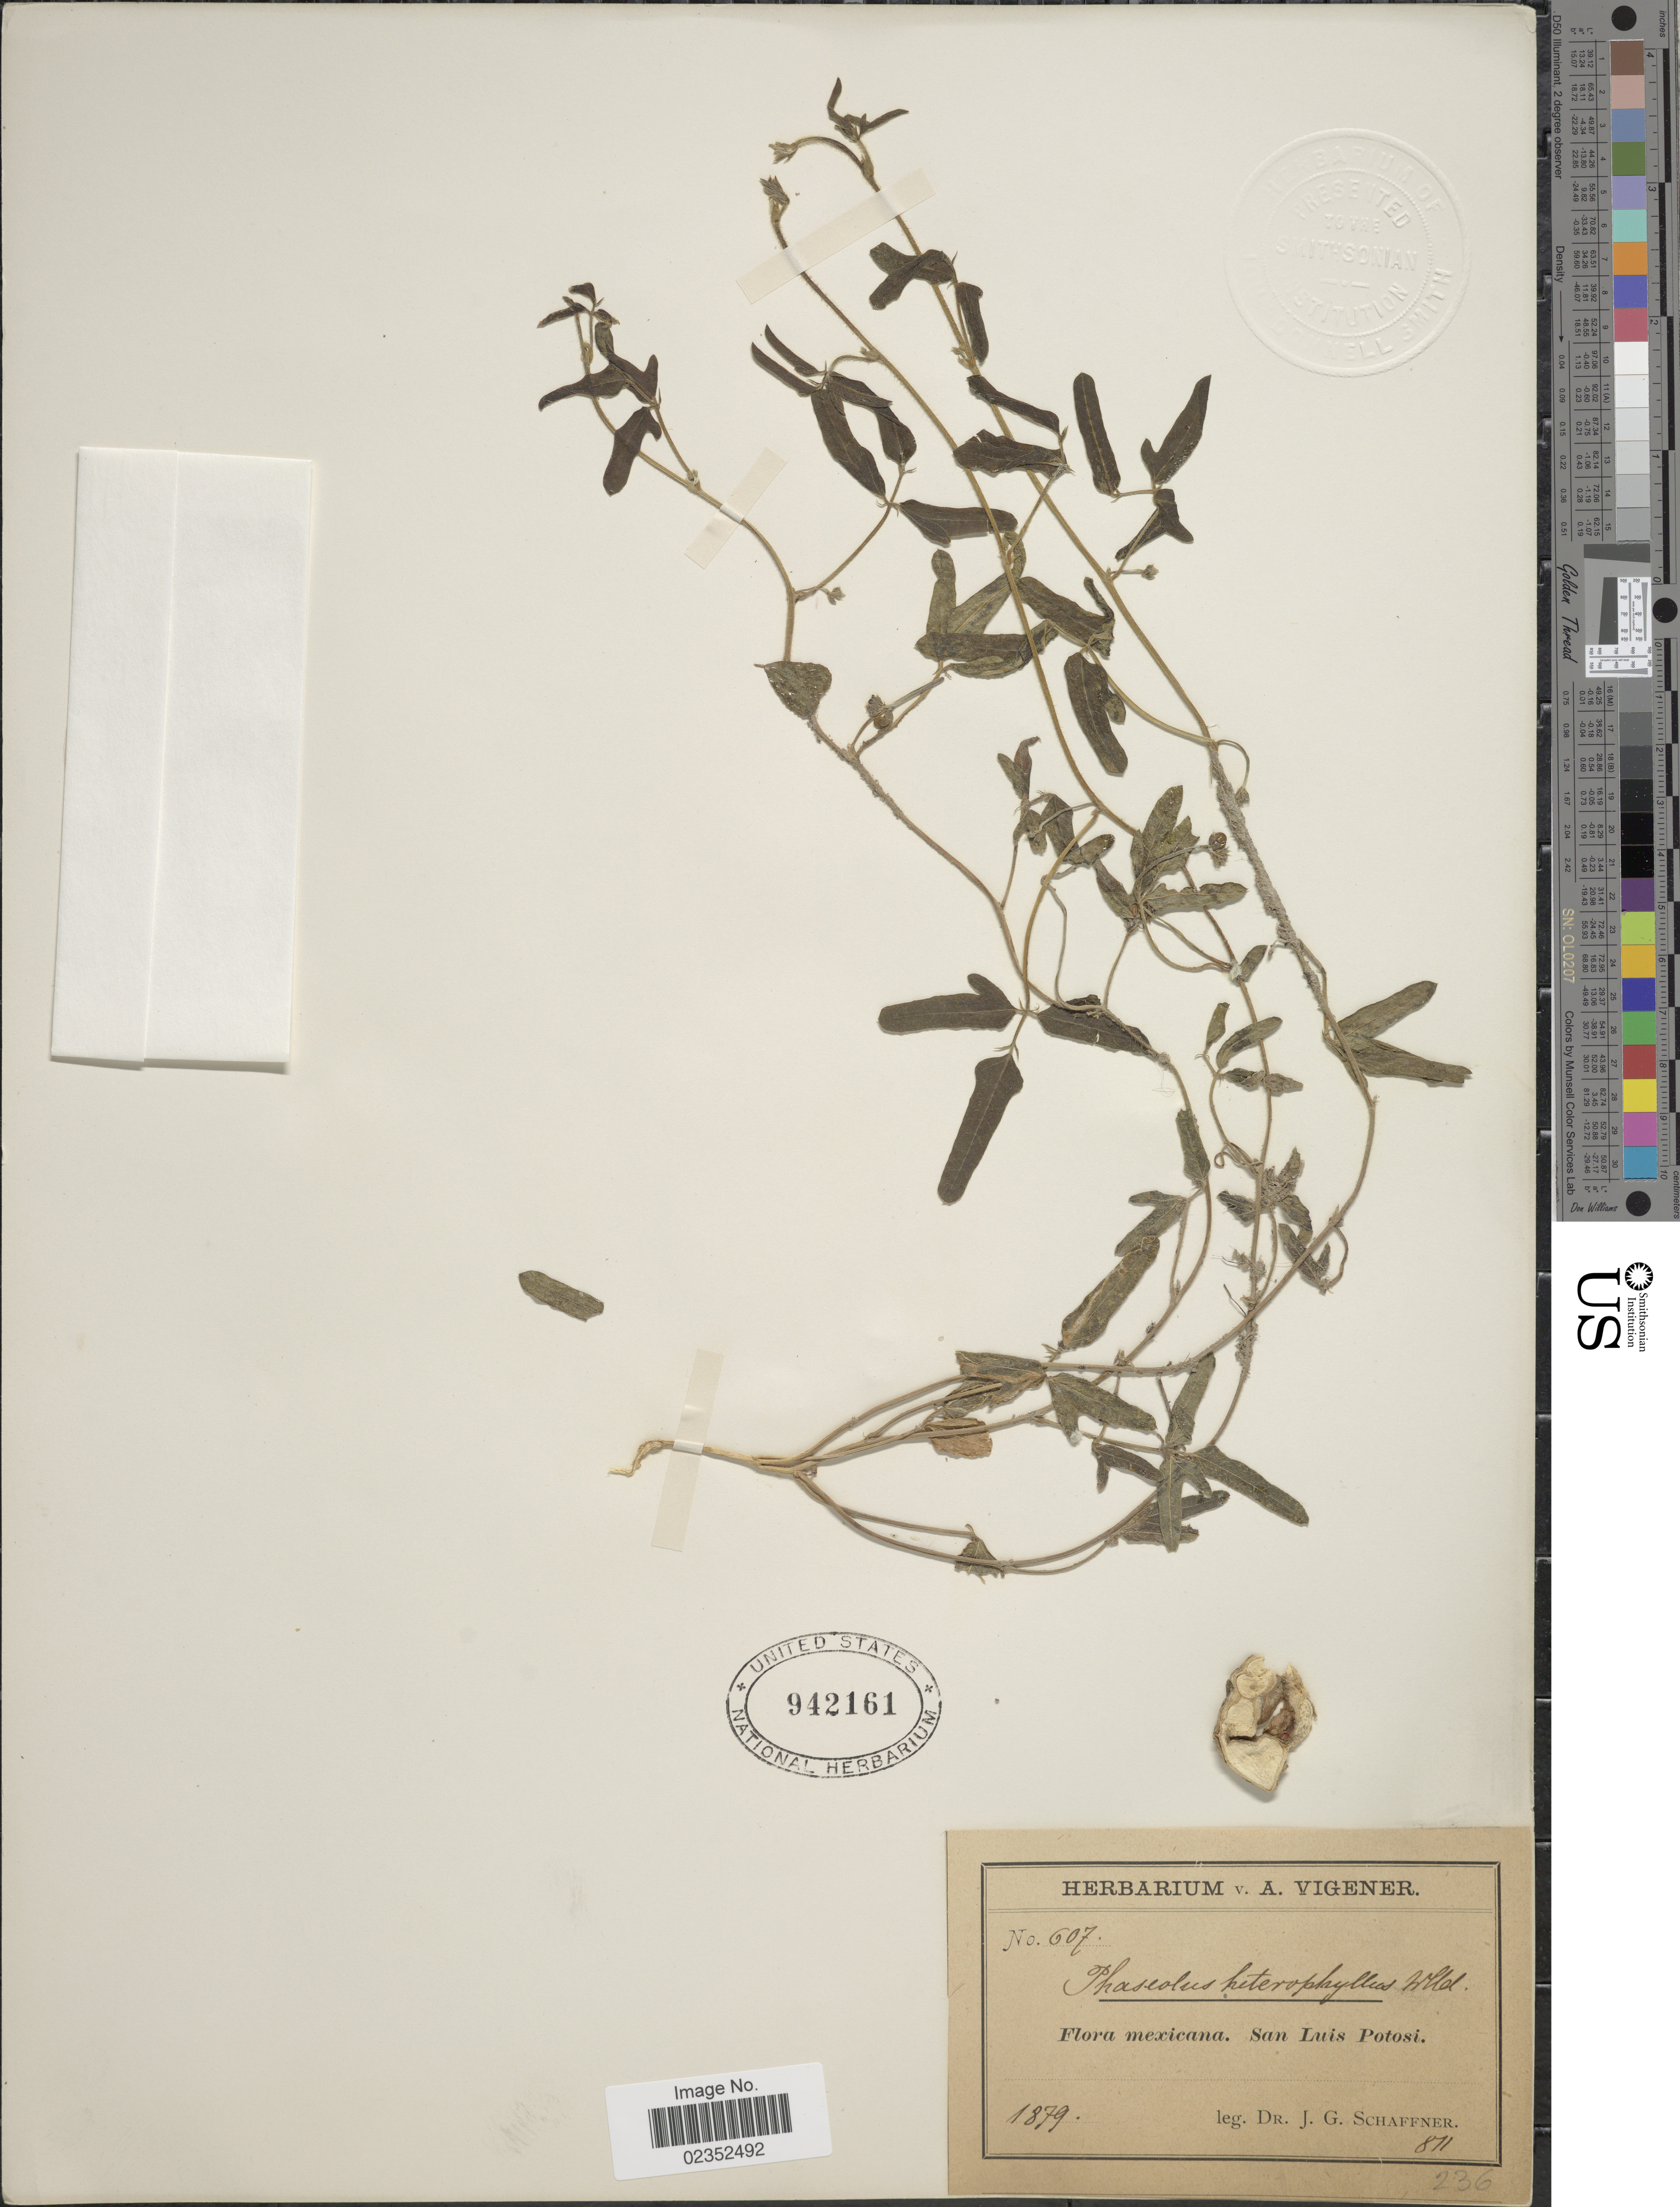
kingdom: Plantae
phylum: Tracheophyta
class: Magnoliopsida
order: Fabales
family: Fabaceae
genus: Macroptilium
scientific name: Macroptilium gibbosifolium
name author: (Ortega) A. Delgado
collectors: J. G. Schaffner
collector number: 607/811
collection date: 1879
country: Mexico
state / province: San Luis Potosí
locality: Mexicana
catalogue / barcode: US 942161